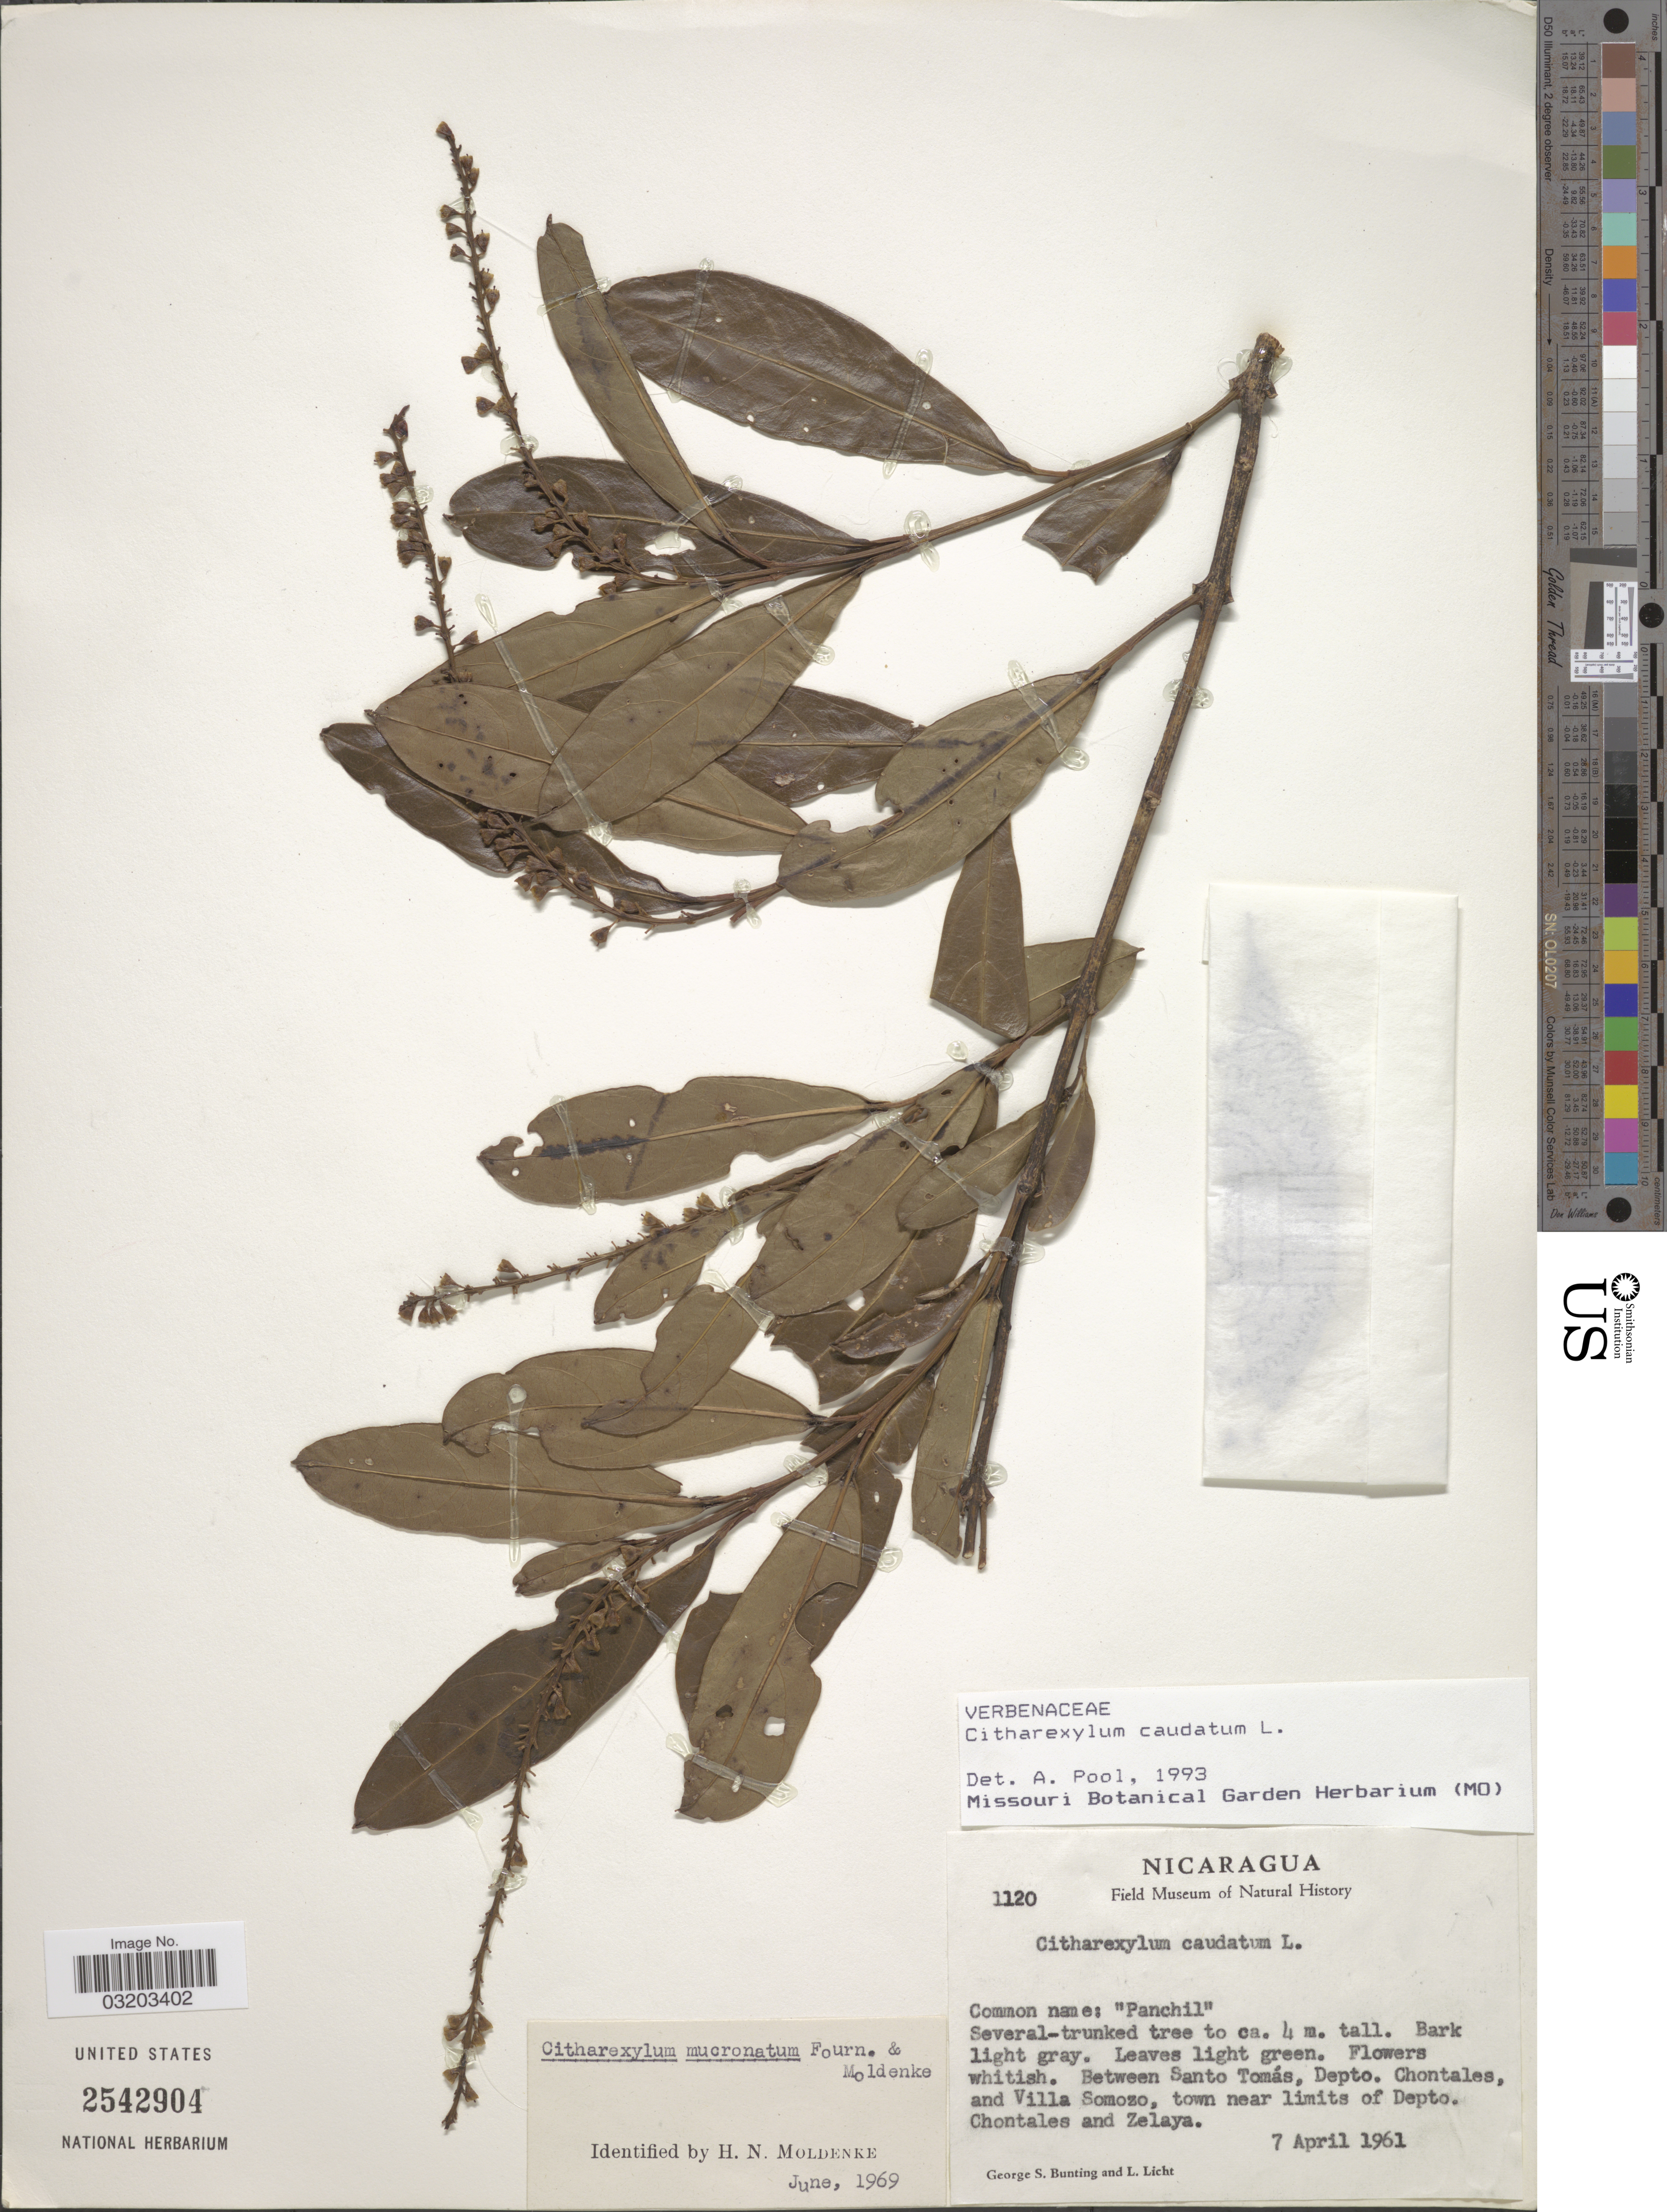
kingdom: Plantae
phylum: Tracheophyta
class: Magnoliopsida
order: Lamiales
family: Verbenaceae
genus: Citharexylum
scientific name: Citharexylum caudatum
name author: L.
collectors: G. S. Bunting & L. Licht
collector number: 1120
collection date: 1961-04-07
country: Nicaragua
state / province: Chontales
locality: Between Santo Tomás, Depto. Chontales, and Villa Somozo, town near limits of Depto. Chontales and Zelaya.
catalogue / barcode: US 2542904